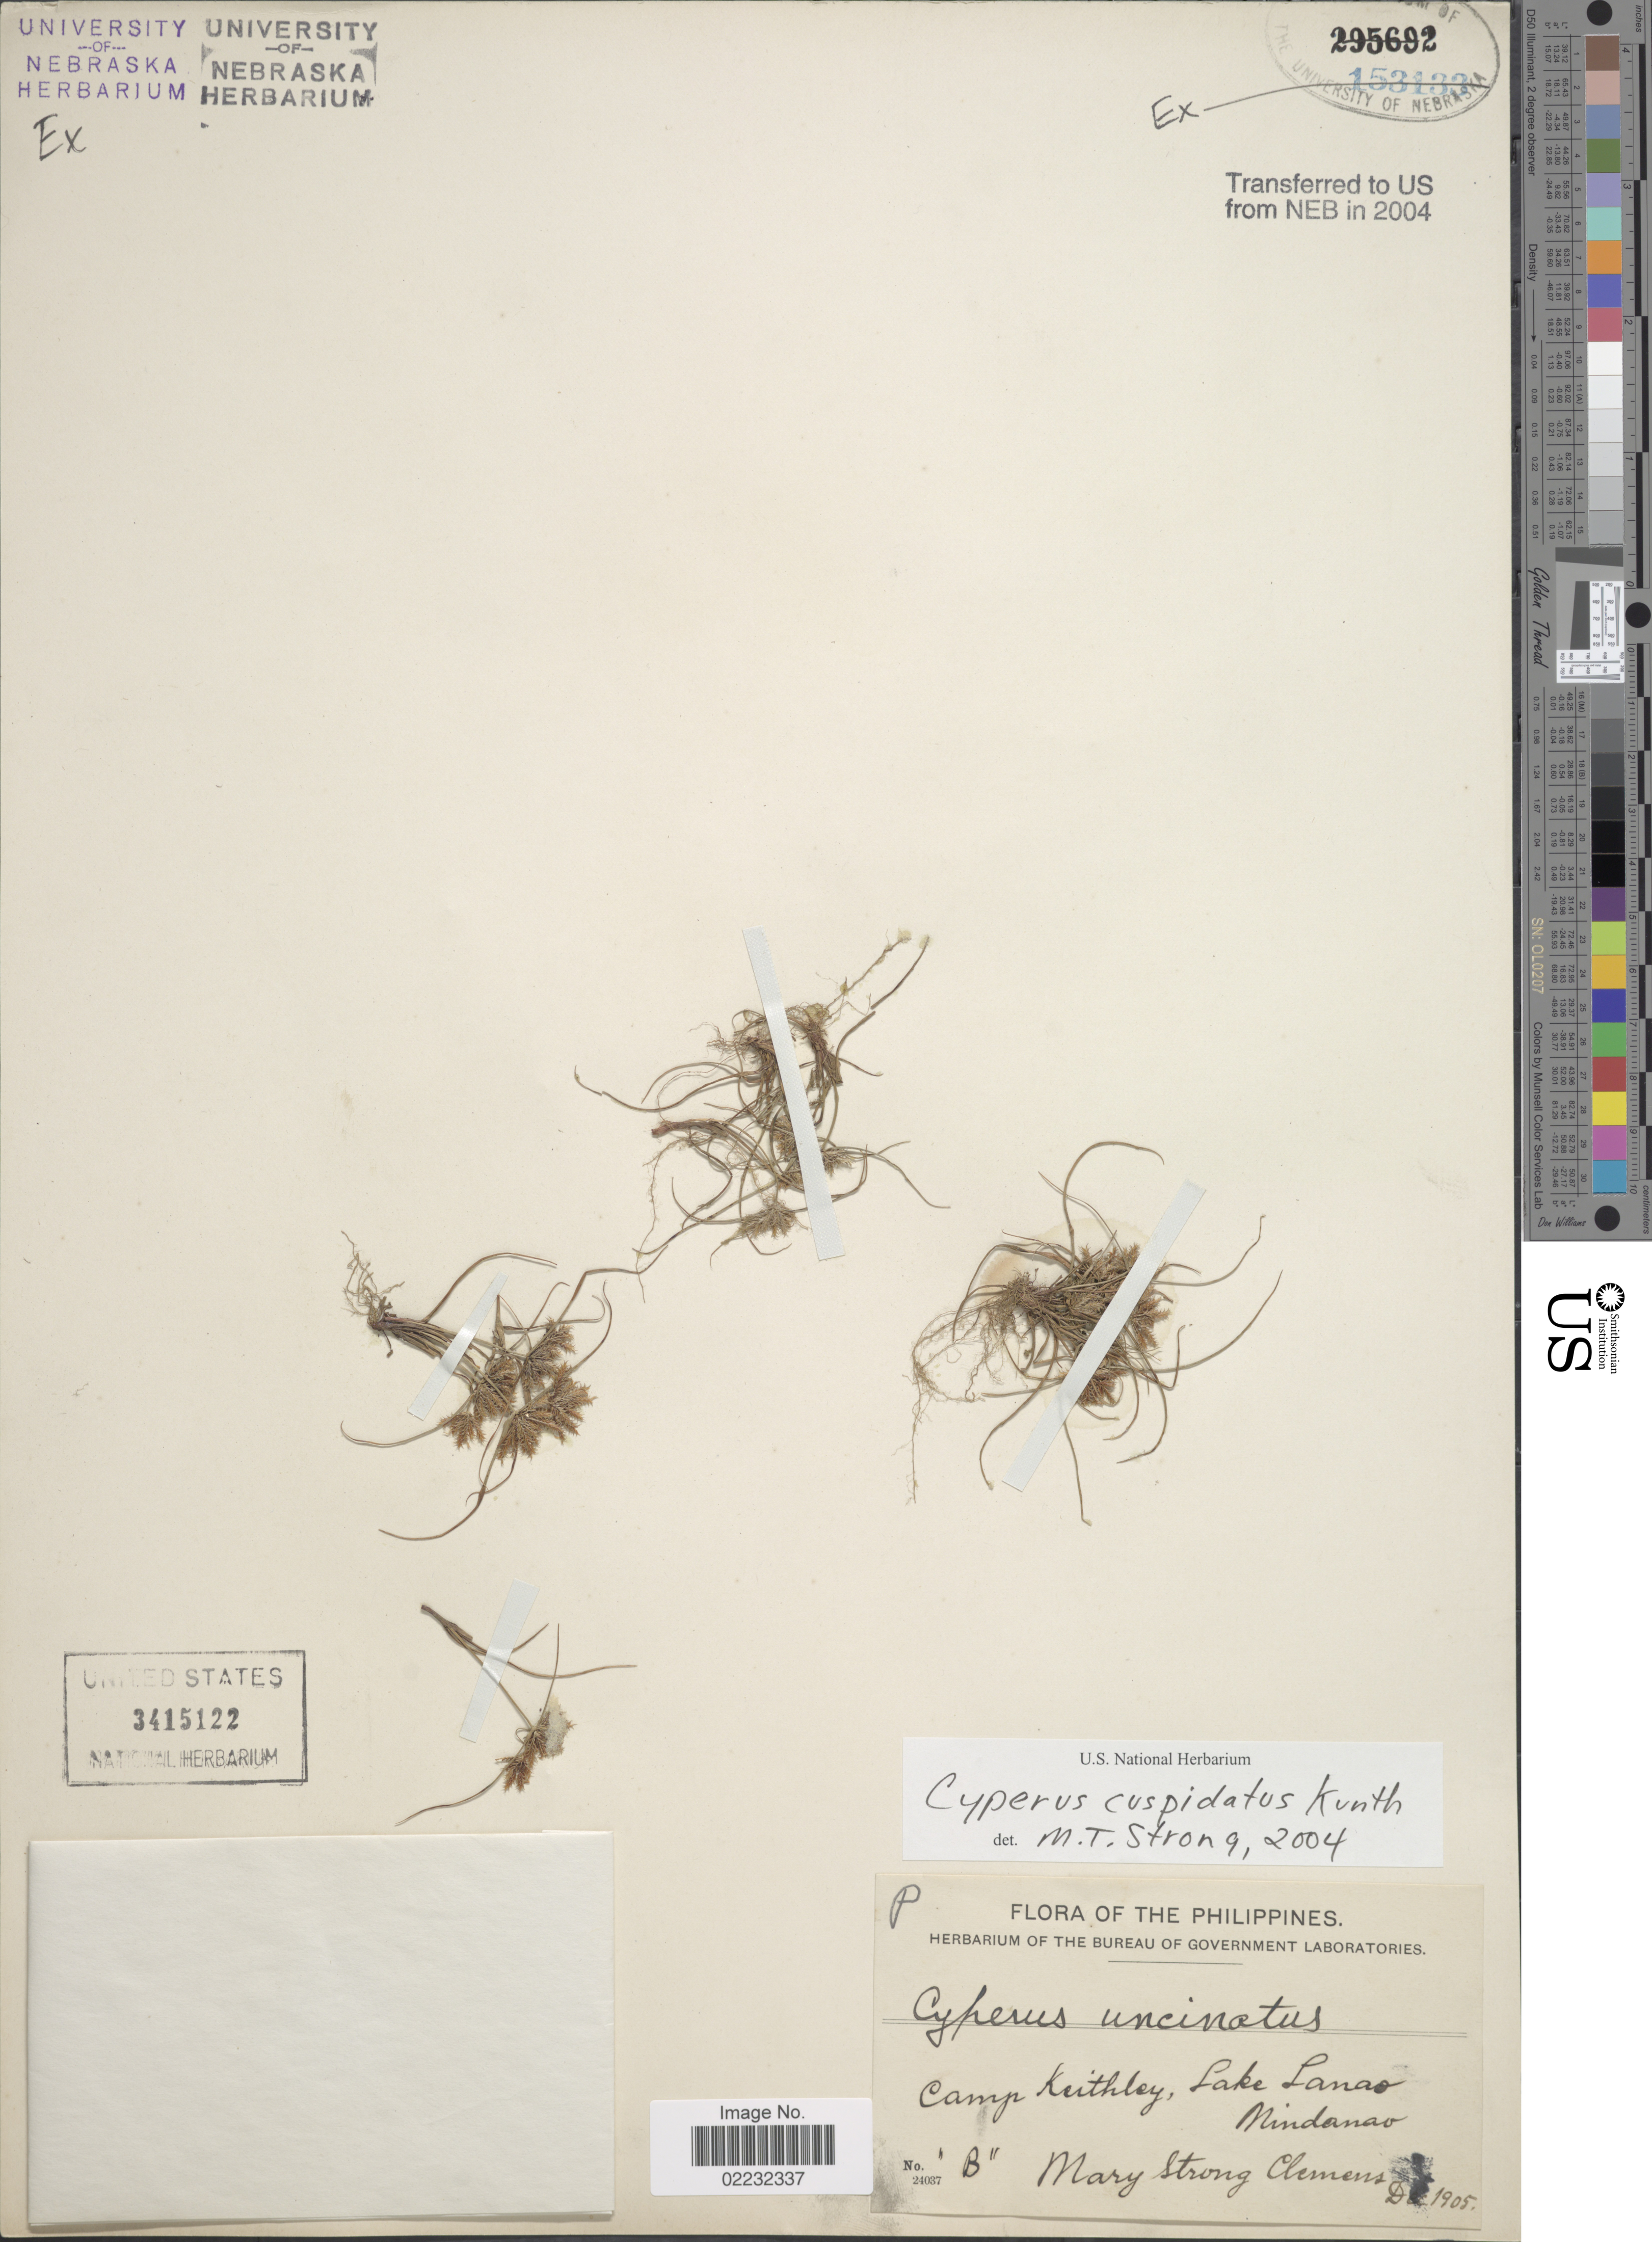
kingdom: Plantae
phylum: Tracheophyta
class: Liliopsida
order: Poales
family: Cyperaceae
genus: Cyperus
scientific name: Cyperus cuspidatus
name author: Kunth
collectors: M. S. Clemens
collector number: B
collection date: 1905-12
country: Philippines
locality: Camp Keithley, Lake Lanao, Mindanao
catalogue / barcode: US 3415122